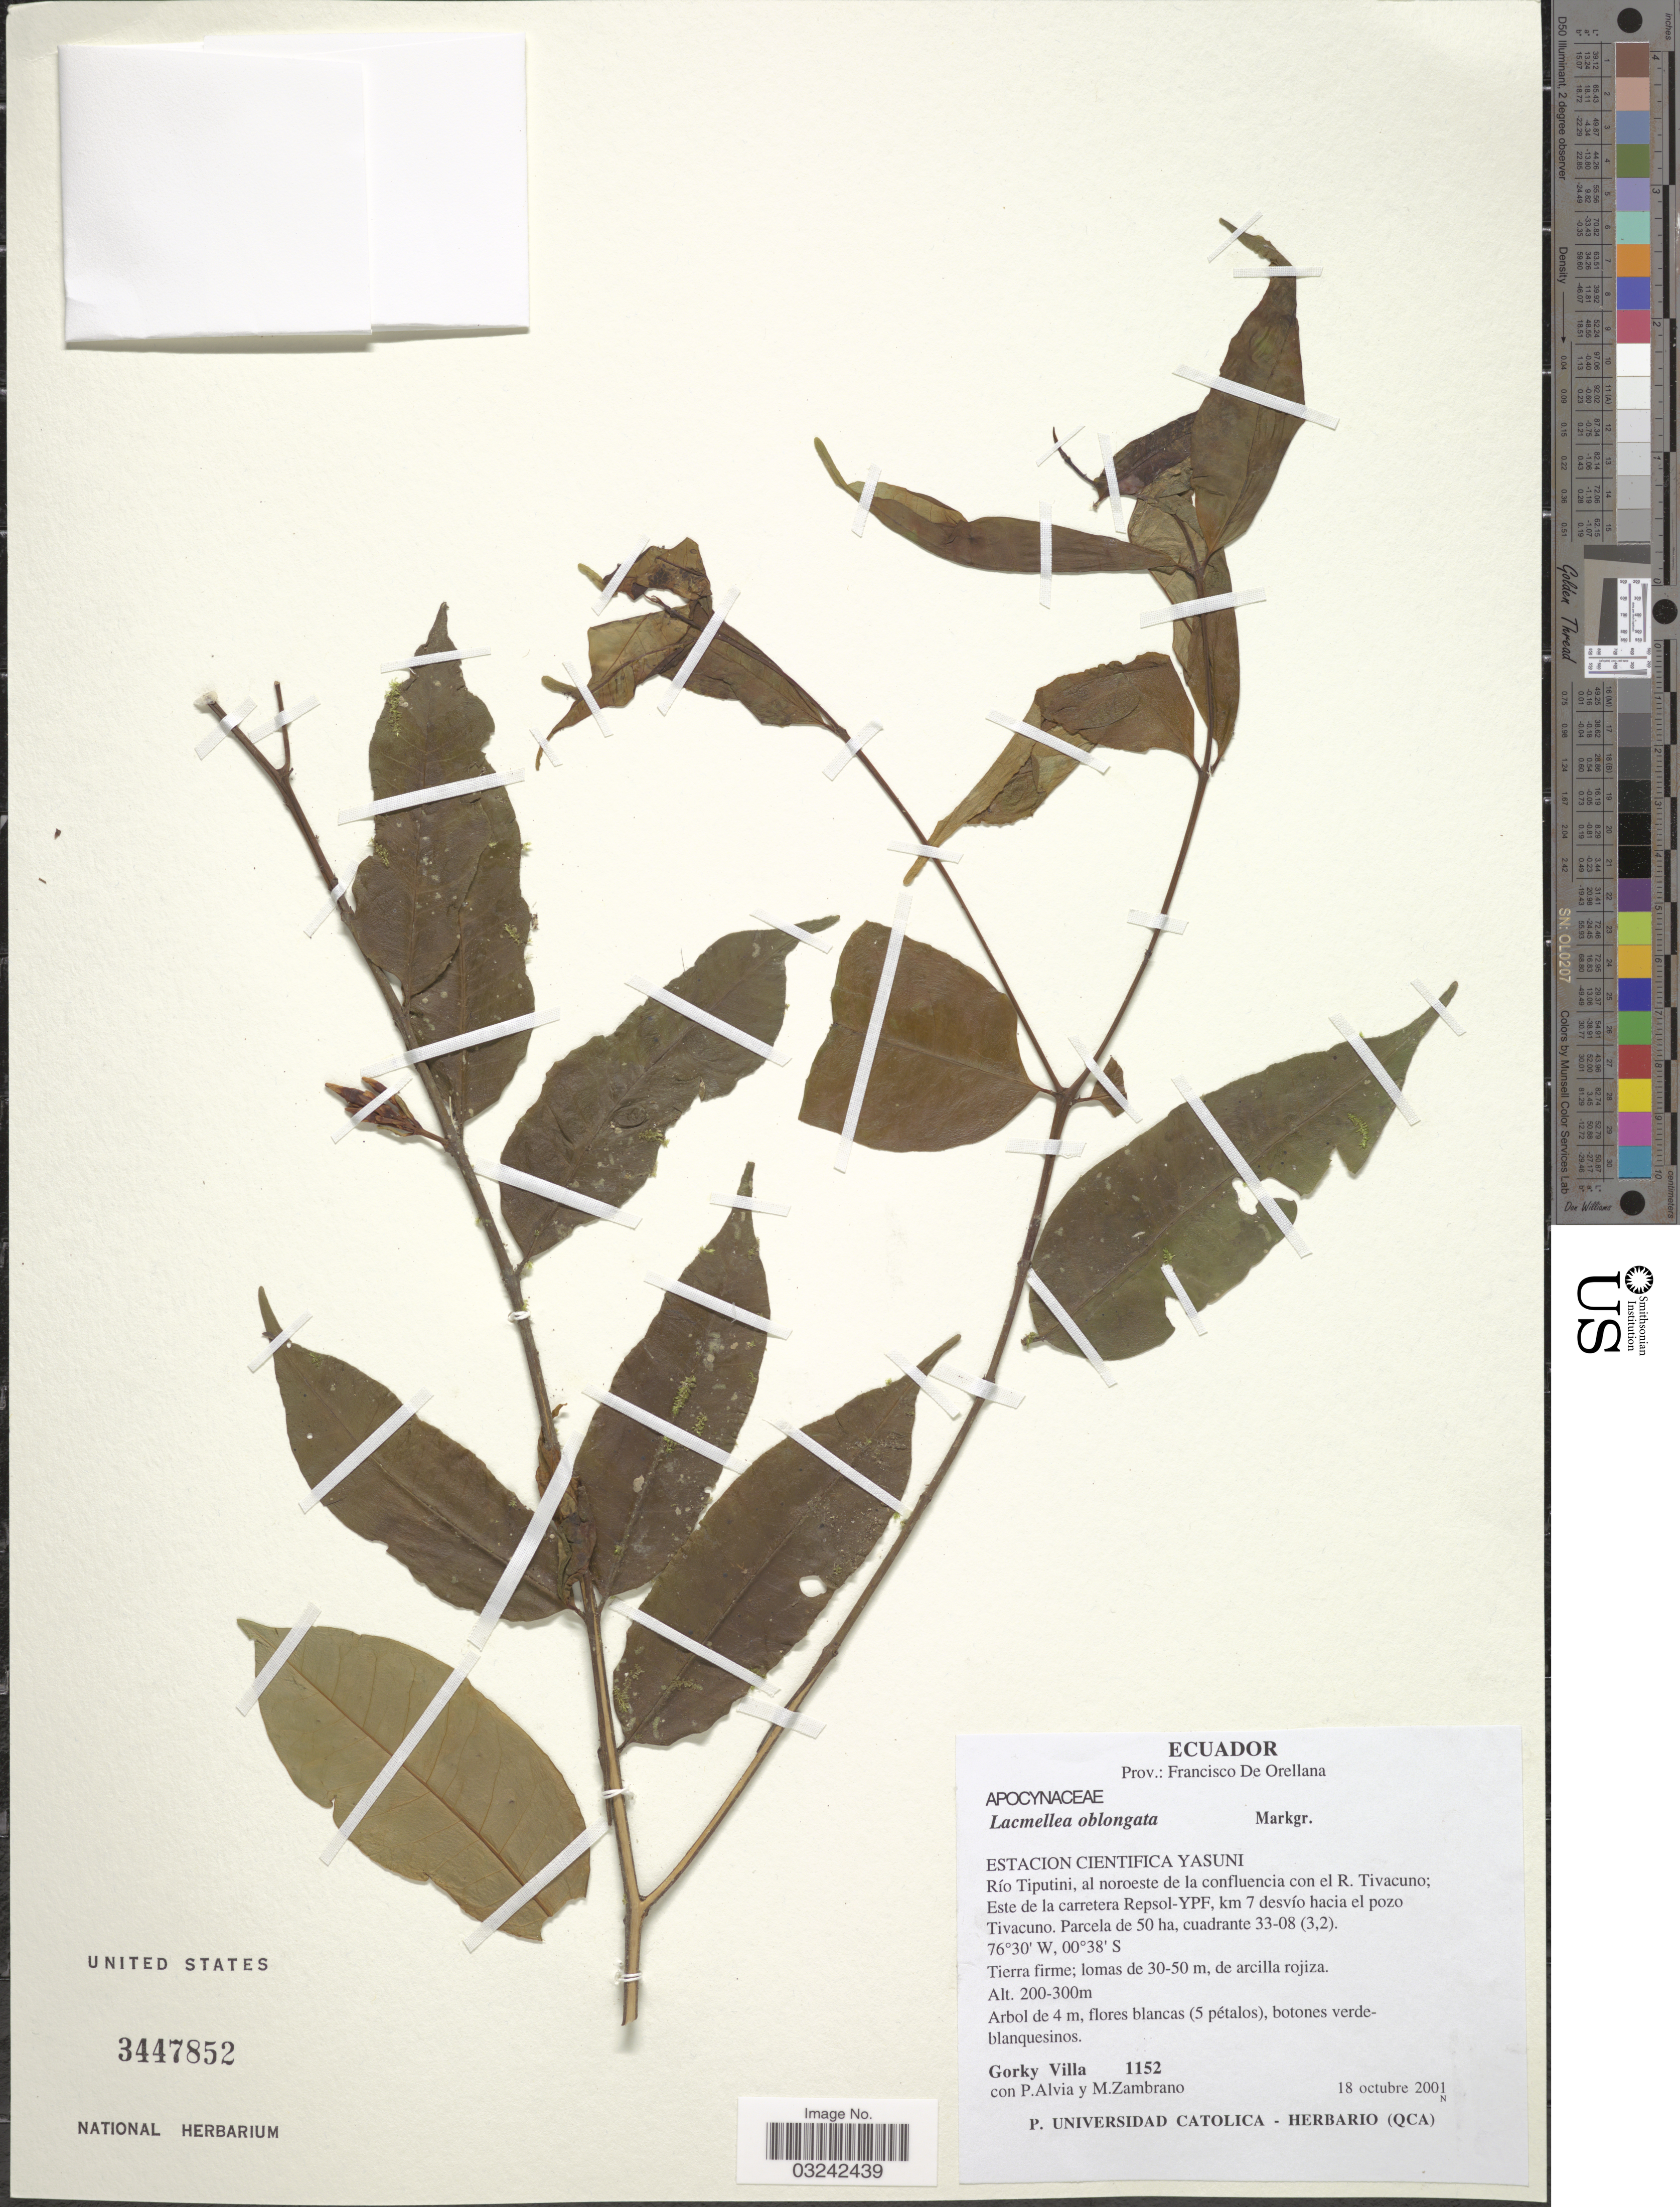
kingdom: Plantae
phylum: Tracheophyta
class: Magnoliopsida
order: Gentianales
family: Apocynaceae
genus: Lacmellea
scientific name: Lacmellea oblongata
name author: Markgr.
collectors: G. Villa, P. Alvia & M. Zambrano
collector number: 1152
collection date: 2001-10-18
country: Ecuador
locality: Prov.: Francisco de Orellana. Estacion Cientifica Yasuni. Río Tiputini, al noroeste de la confluencia con el R. Tivacuno; Este de la carretera Repsol-YPF, km 7 desvío hacia el pozo Tivacuno. Parcela de 50 ha, cuadrante 33-08 (3,2).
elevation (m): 200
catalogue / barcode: US 3447852